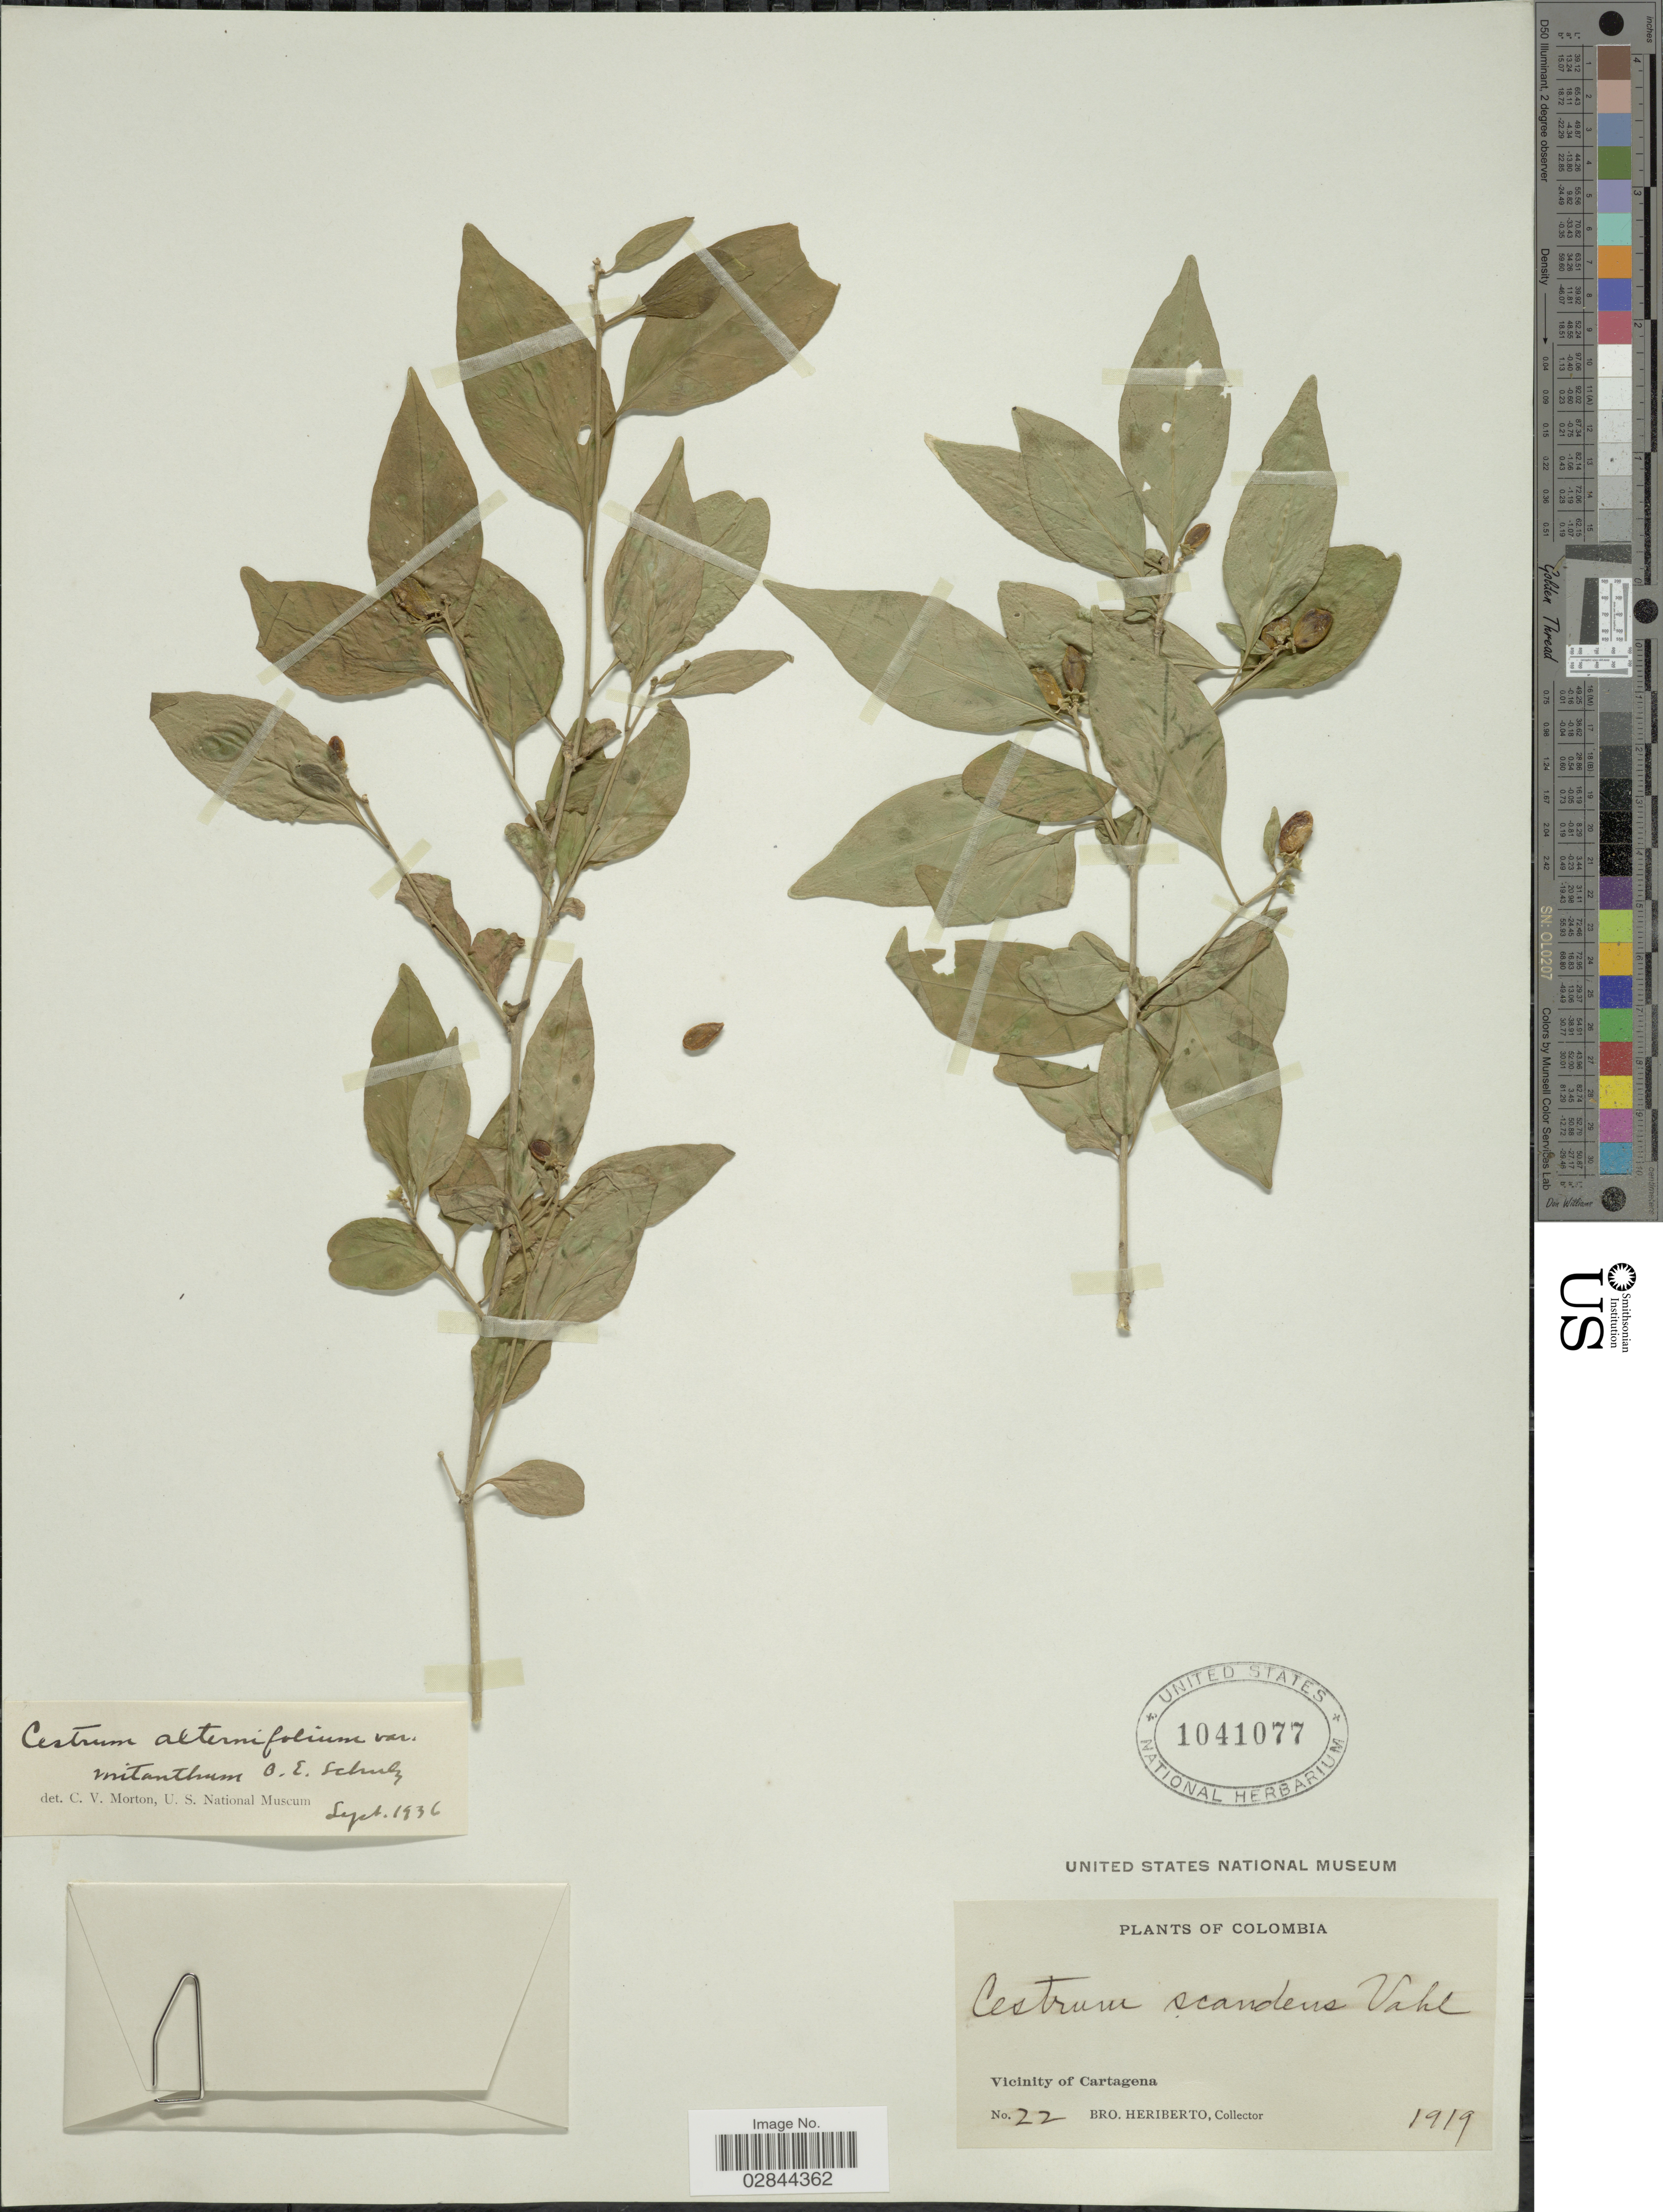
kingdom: Plantae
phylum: Tracheophyta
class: Magnoliopsida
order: Solanales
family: Solanaceae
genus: Cestrum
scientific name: Cestrum alternifolium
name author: (Jacq.) O.E. Schulz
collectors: B. Heriberto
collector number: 22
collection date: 1919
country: Colombia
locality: Vicinity of Cartagena.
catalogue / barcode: US 1041077